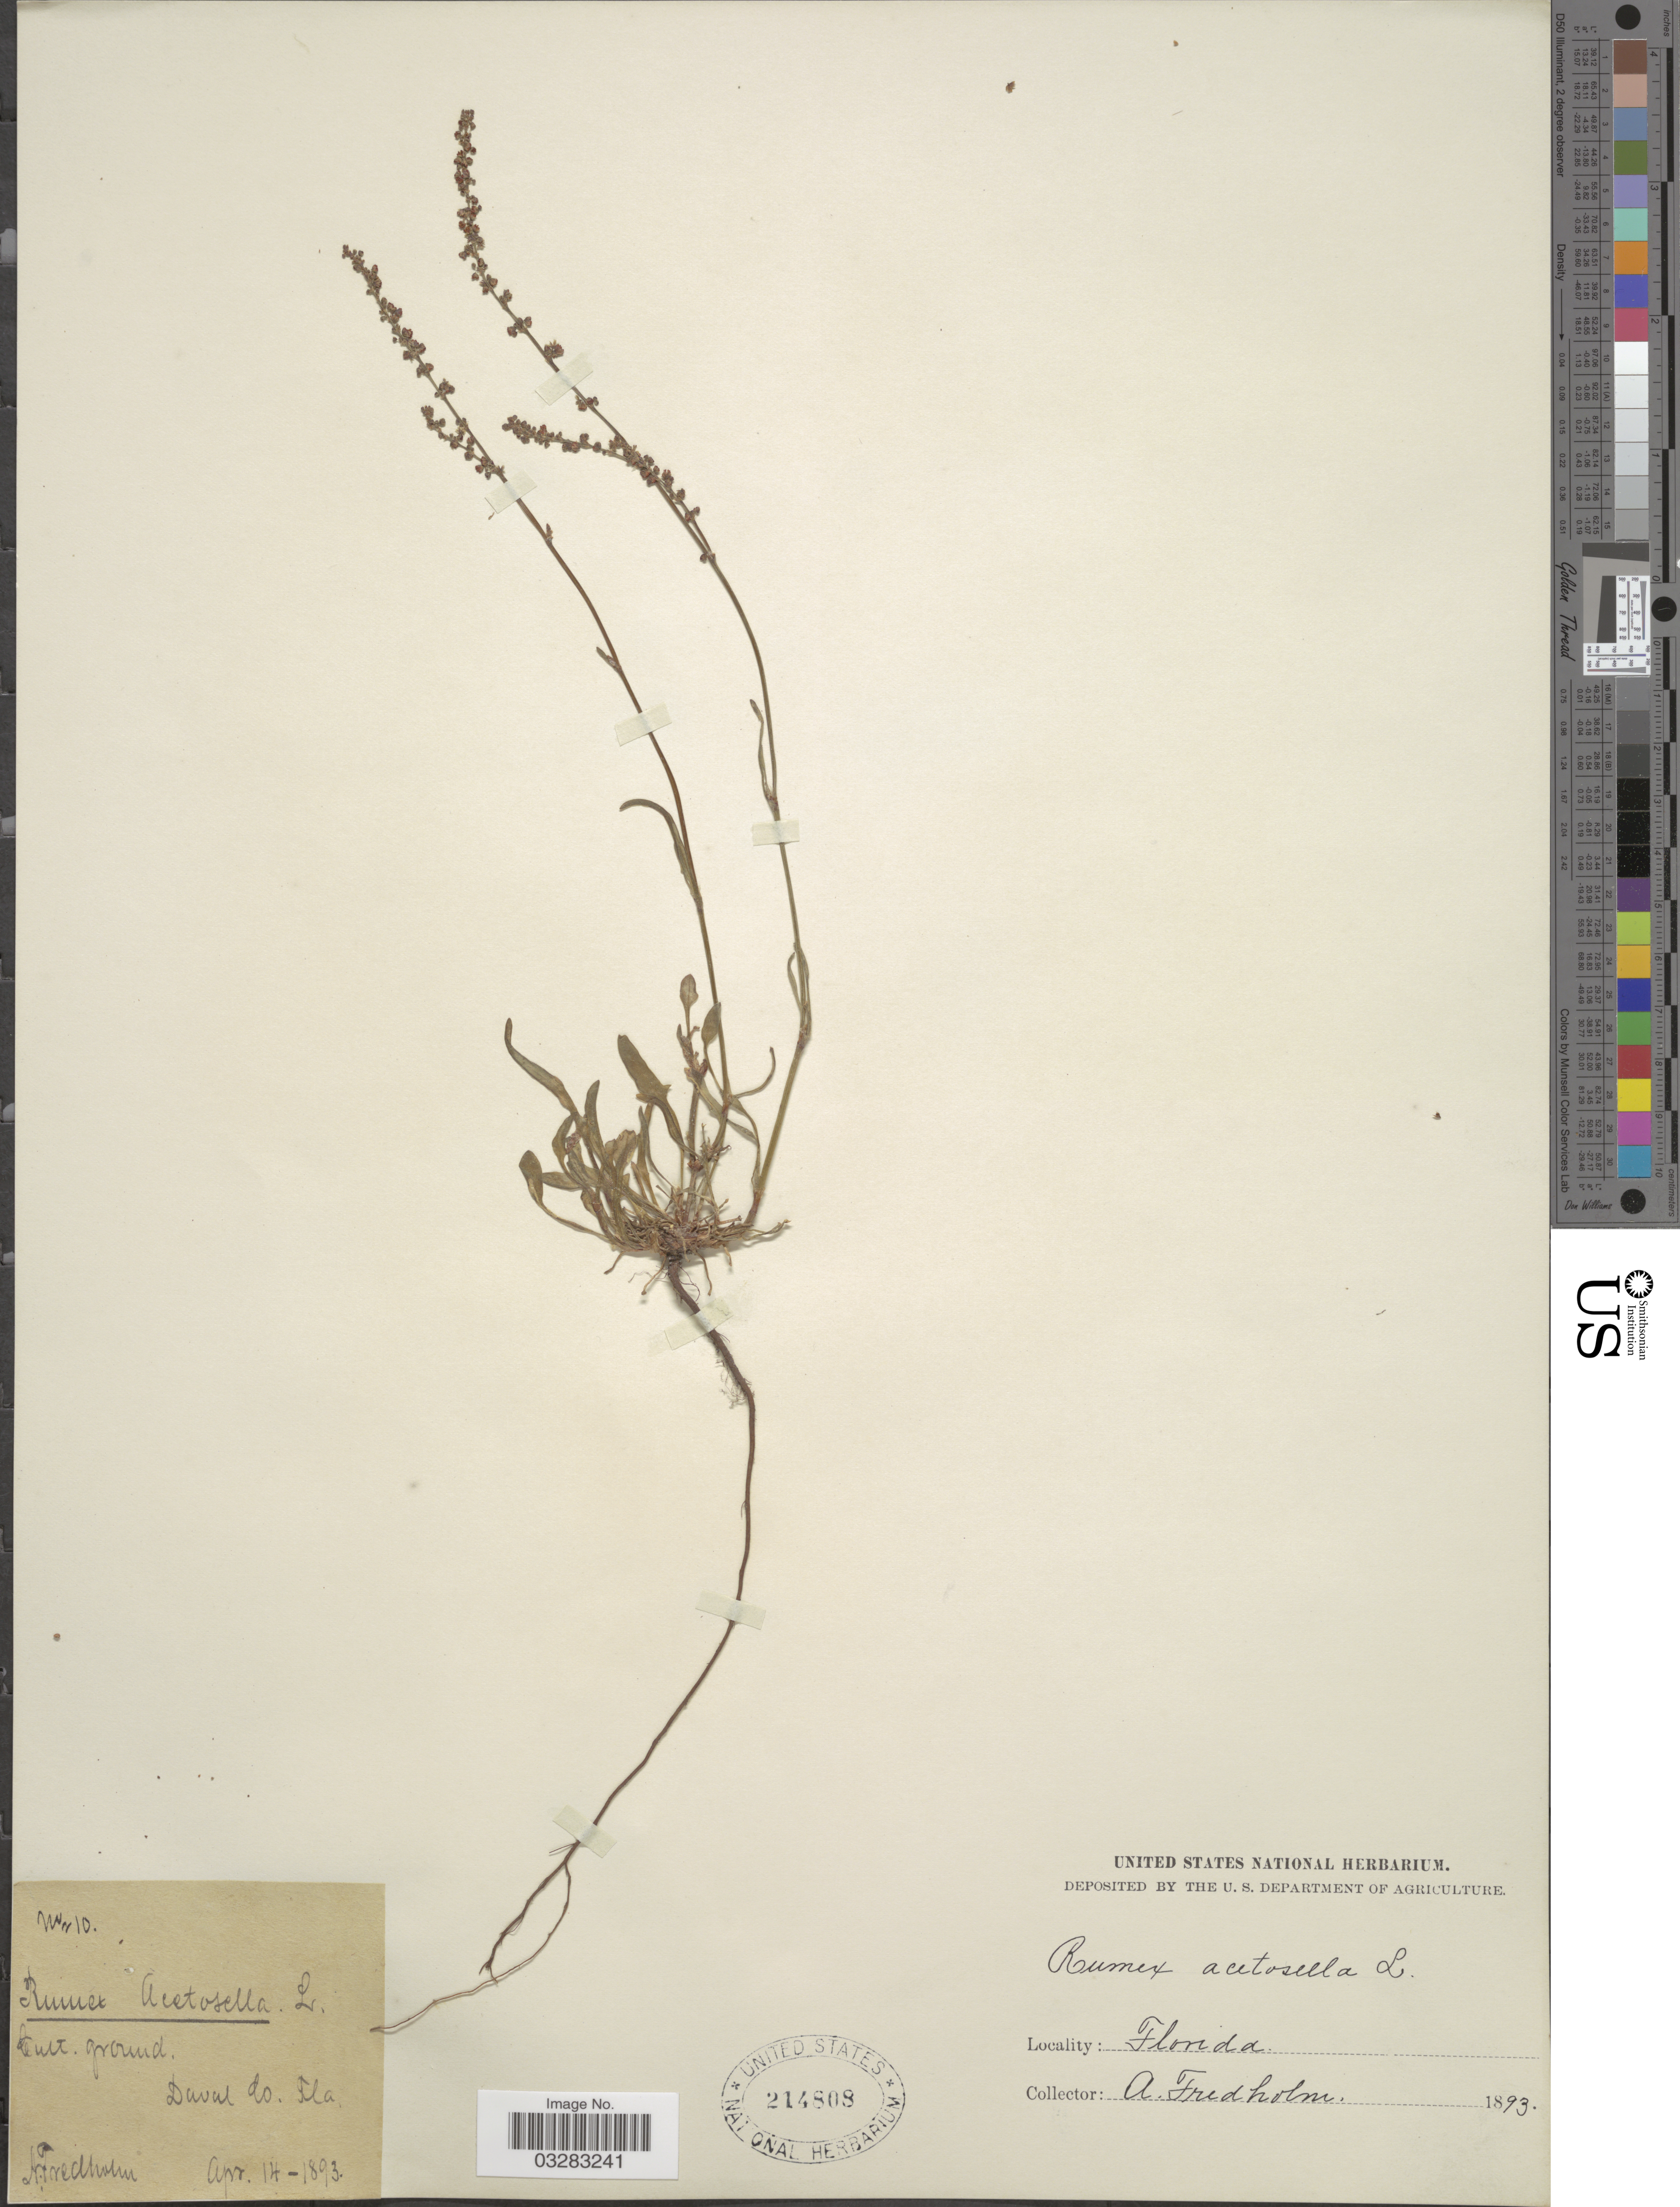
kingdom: Plantae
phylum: Tracheophyta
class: Magnoliopsida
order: Caryophyllales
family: Polygonaceae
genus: Rumex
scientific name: Rumex acetosella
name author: L.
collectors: A. Fredholm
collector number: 10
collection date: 1893-04-14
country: United States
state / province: Florida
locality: Duval Co.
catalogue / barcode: US 214808